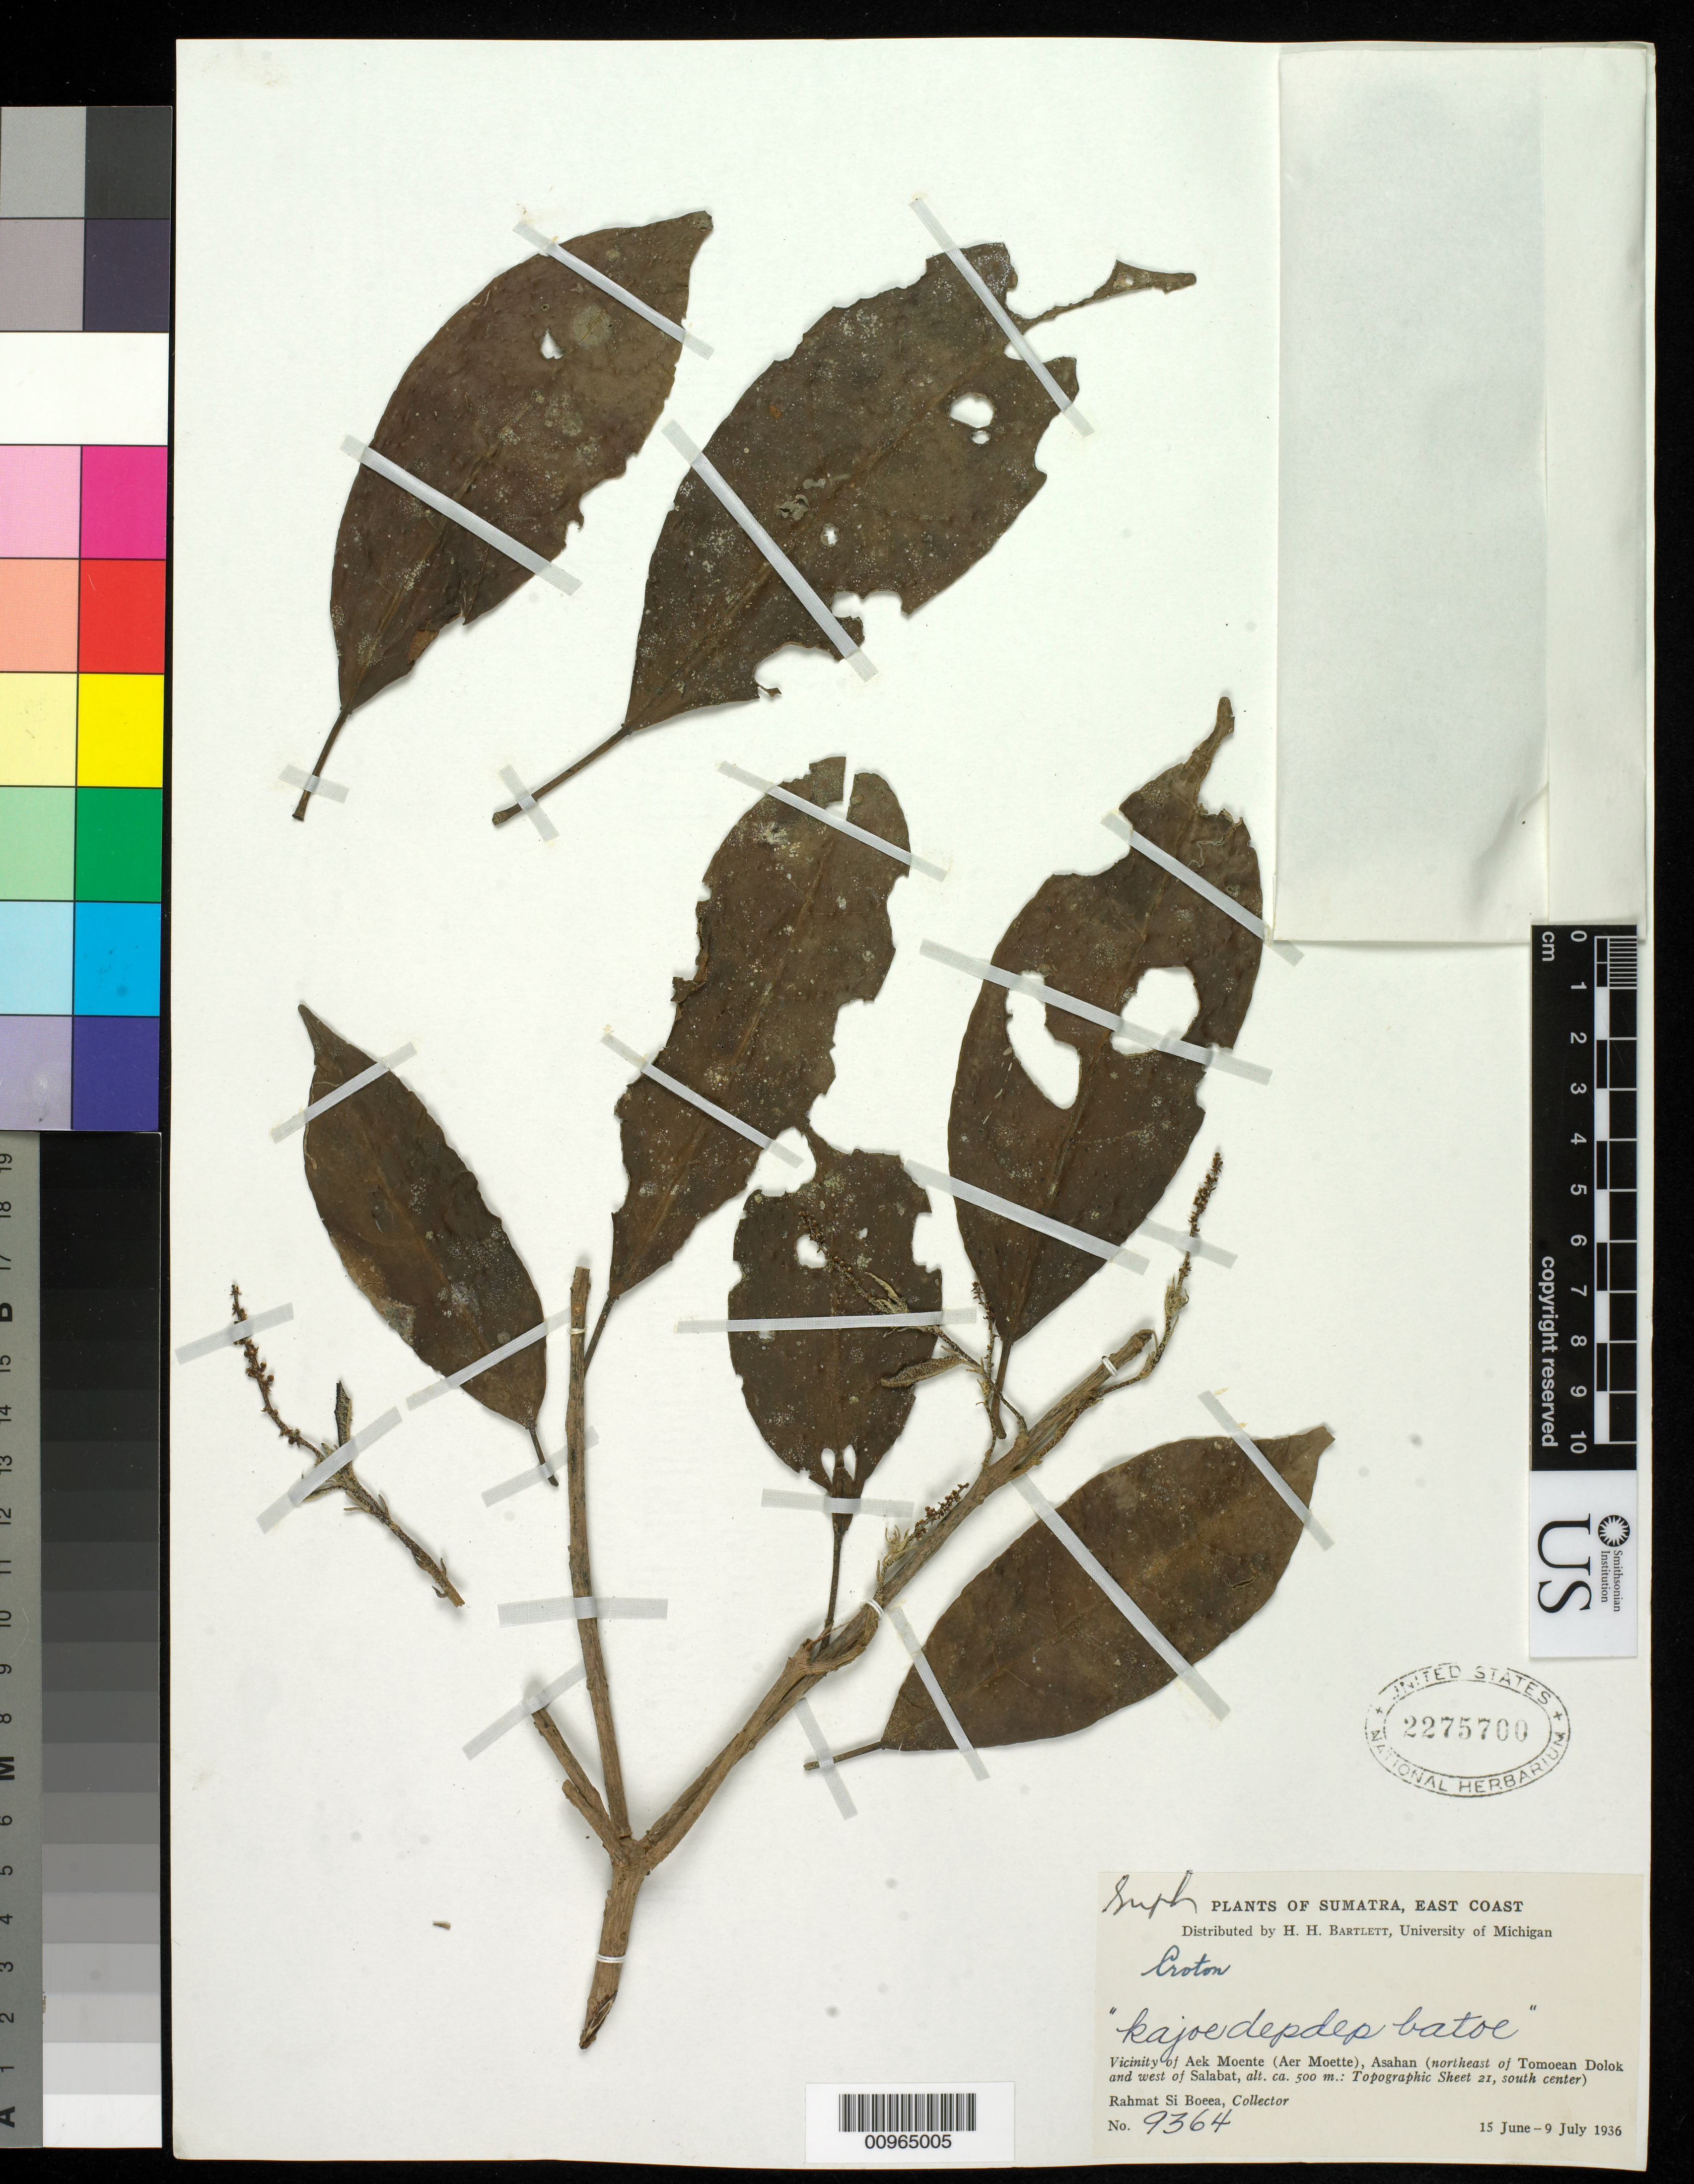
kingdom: Plantae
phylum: Tracheophyta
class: Magnoliopsida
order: Malpighiales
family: Euphorbiaceae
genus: Croton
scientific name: Croton sp.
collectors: Rahmat Si Boeea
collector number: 9364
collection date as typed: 15 Jun 1936 to 09 Jul 1936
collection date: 1936-06-15/1936-07-09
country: Indonesia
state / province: Sumatra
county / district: Aceh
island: Sumatra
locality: Aek Moente, Asahan (northeast of Tomoean Dolok and west of Salabat. South Sumatra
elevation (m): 500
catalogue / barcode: US 2275700